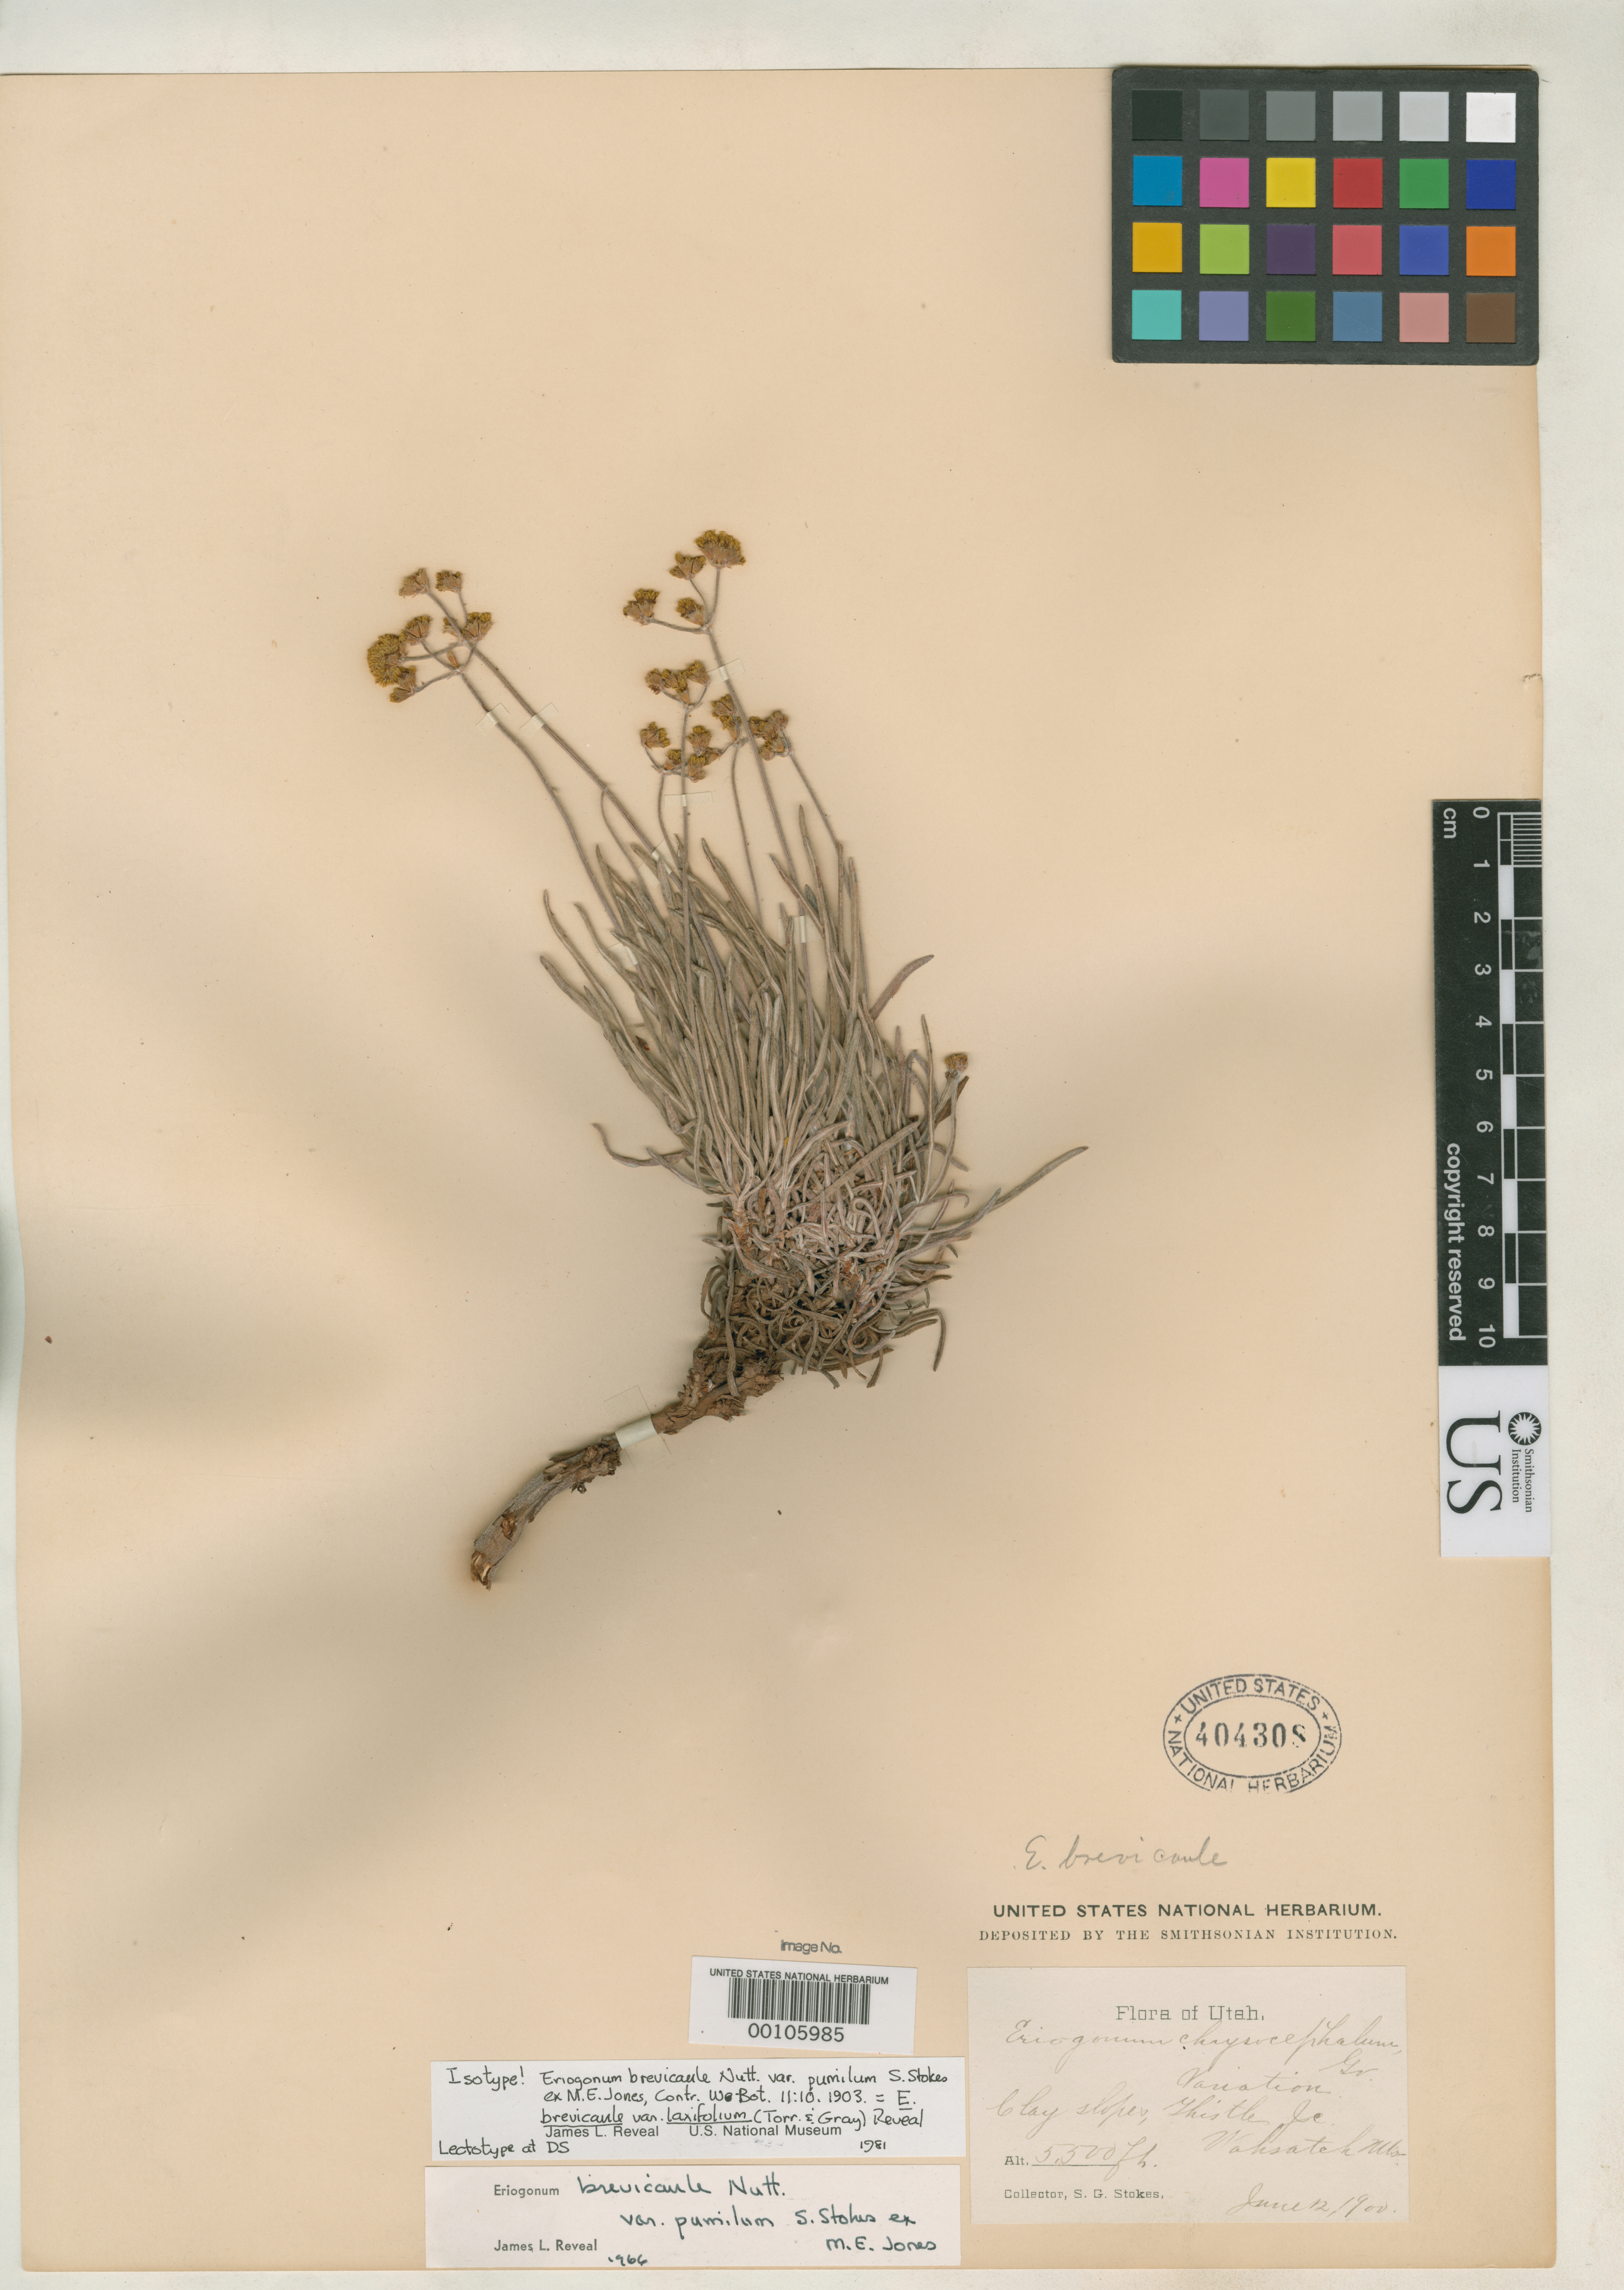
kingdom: Plantae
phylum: Tracheophyta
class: Magnoliopsida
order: Caryophyllales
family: Polygonaceae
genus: Eriogonum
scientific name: Eriogonum brevicaule var. pumilum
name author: S. Stokes ex M.E. Jones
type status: Isolectotype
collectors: S. G. Stokes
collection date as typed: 12 Jun 1900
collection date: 1900-06-12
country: United States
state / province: Utah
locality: Thistle jct., Wasatch Mts.; alt. 5500 Ft.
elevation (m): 1676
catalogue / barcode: US 404308